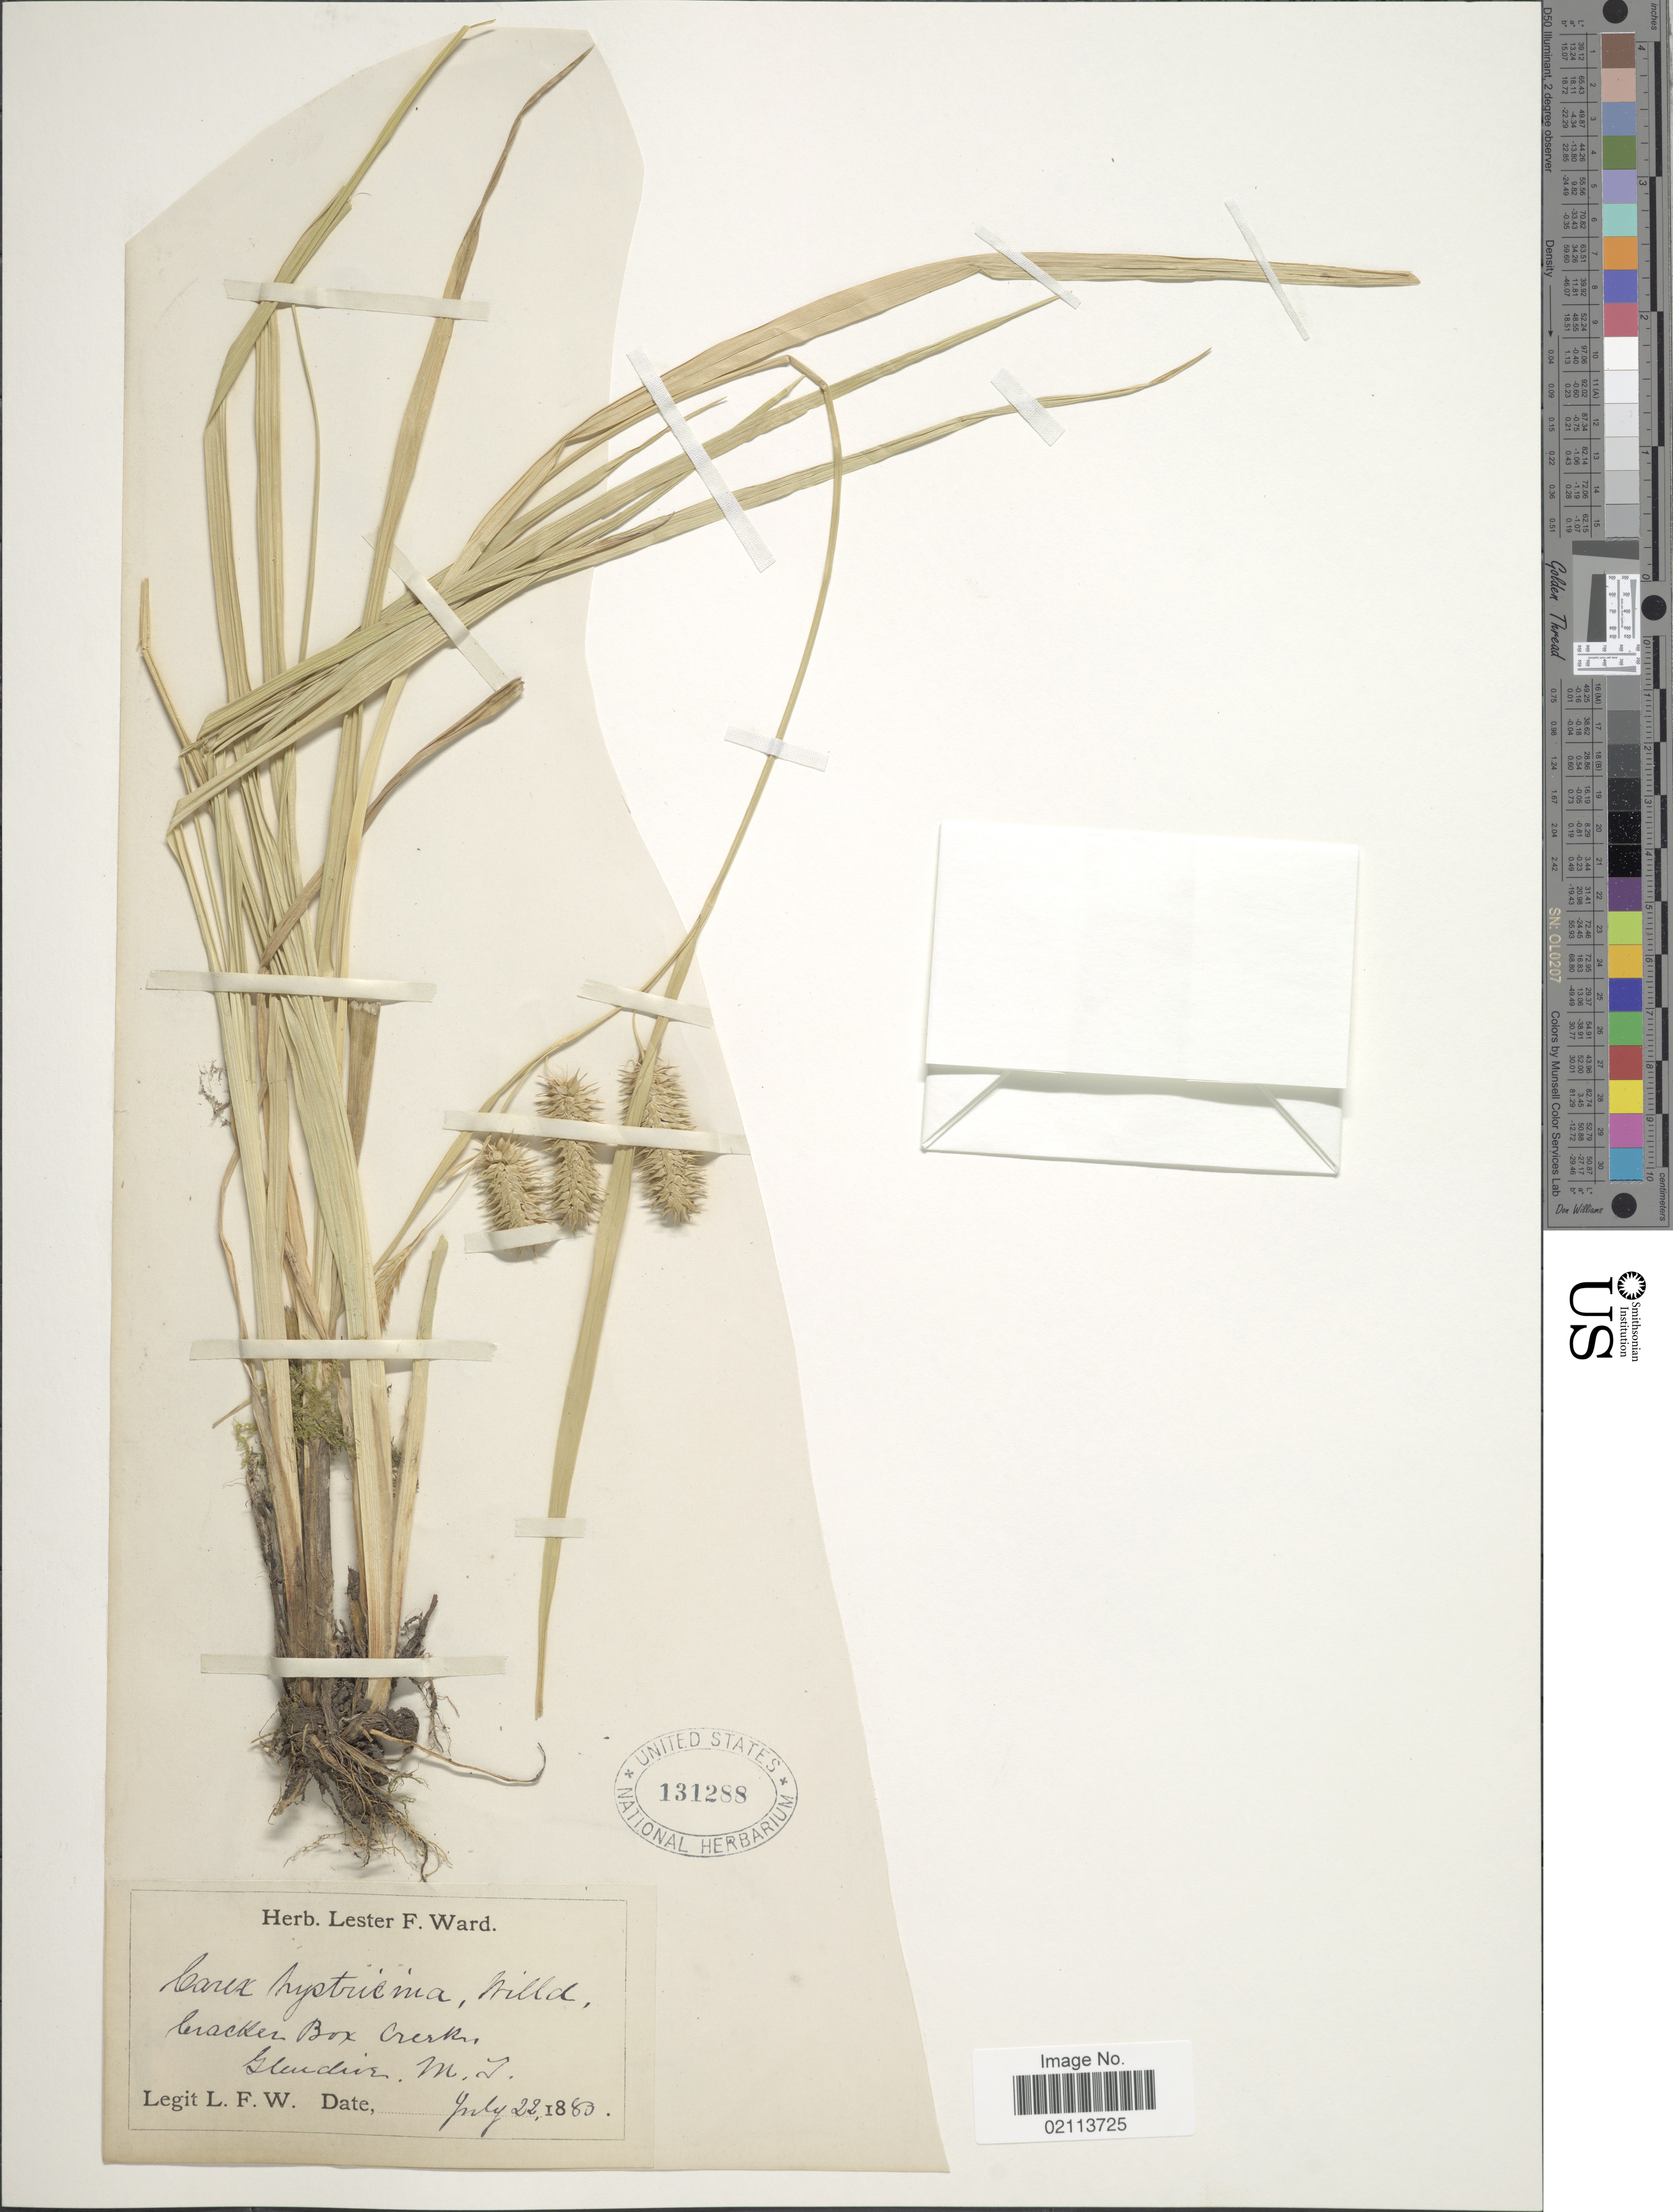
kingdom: Plantae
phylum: Tracheophyta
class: Liliopsida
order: Poales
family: Cyperaceae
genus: Carex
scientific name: Carex hystericina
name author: Muhl. ex Willd.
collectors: L. F. Ward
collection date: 1883-07-22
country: United States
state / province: Montana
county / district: Dawson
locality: Cracker Box Creek, Glendive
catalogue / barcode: US 131288